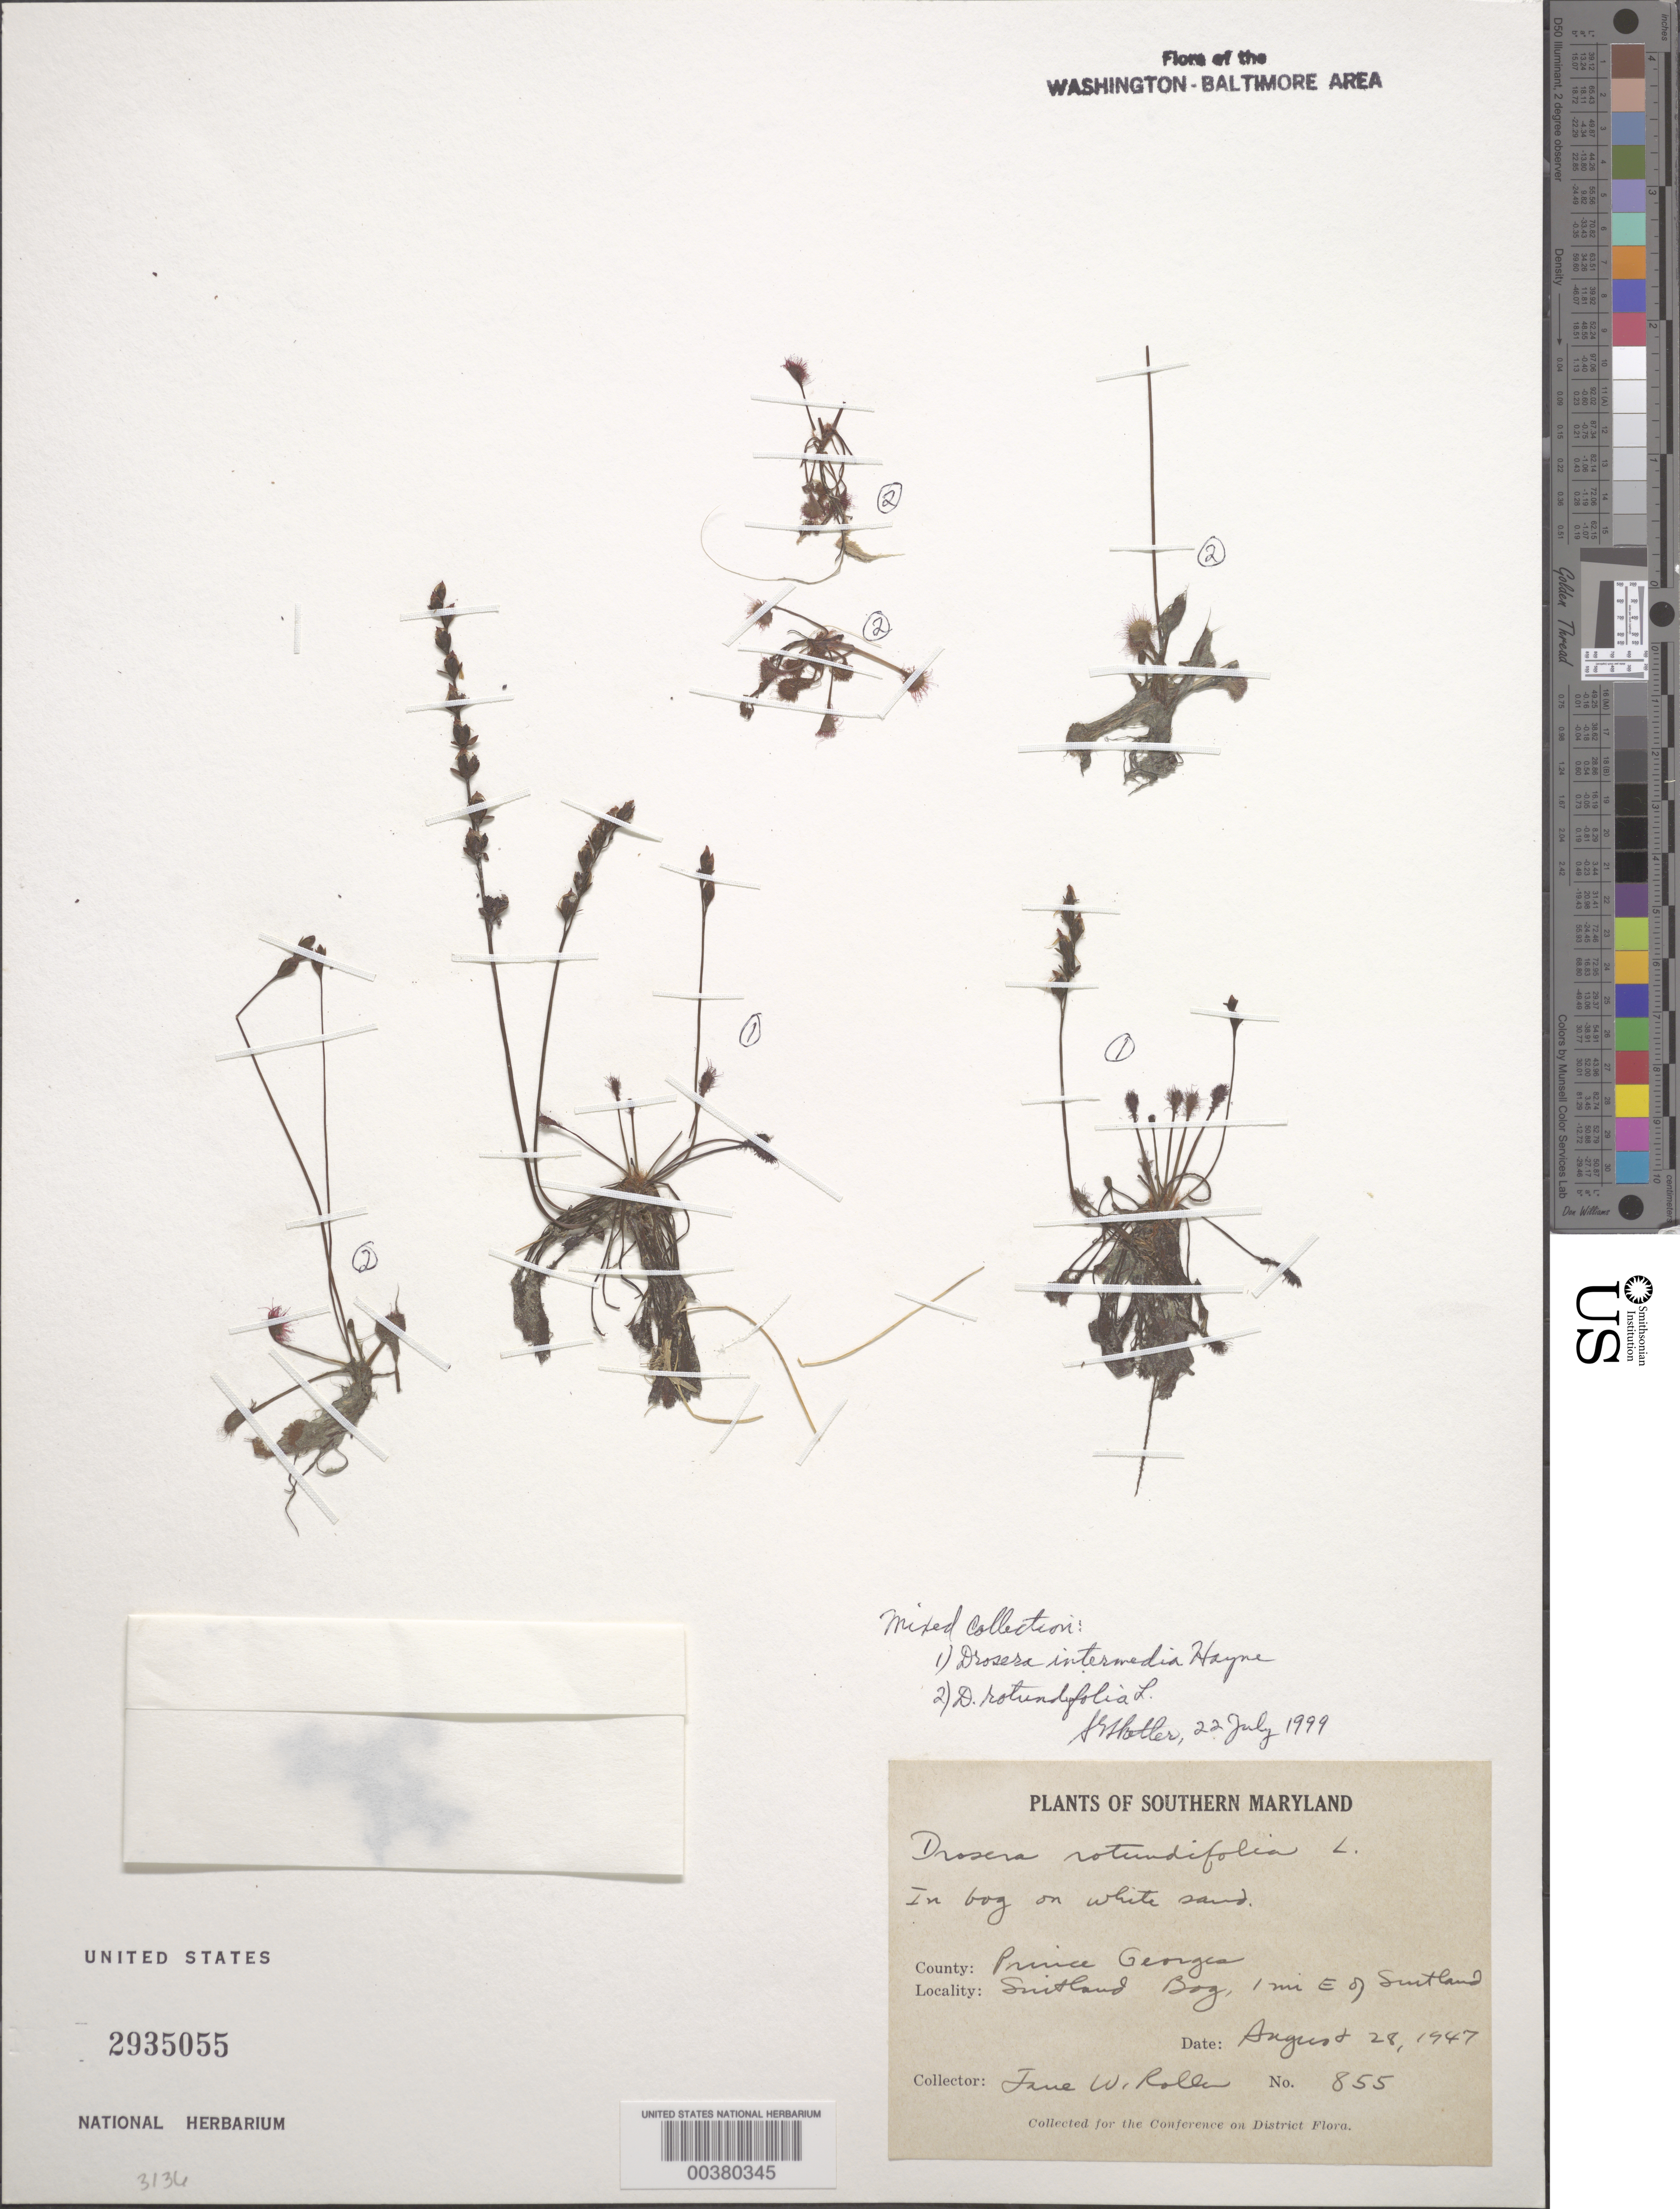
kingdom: Plantae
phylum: Tracheophyta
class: Magnoliopsida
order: Caryophyllales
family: Droseraceae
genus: Drosera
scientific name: Drosera intermedia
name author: Hayne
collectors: J. W. Roller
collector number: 855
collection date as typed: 28 Aug 1947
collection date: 1947-08-28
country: United States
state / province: Maryland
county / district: Prince George's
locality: Suitland Bog, east of Suitland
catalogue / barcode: US 2935055